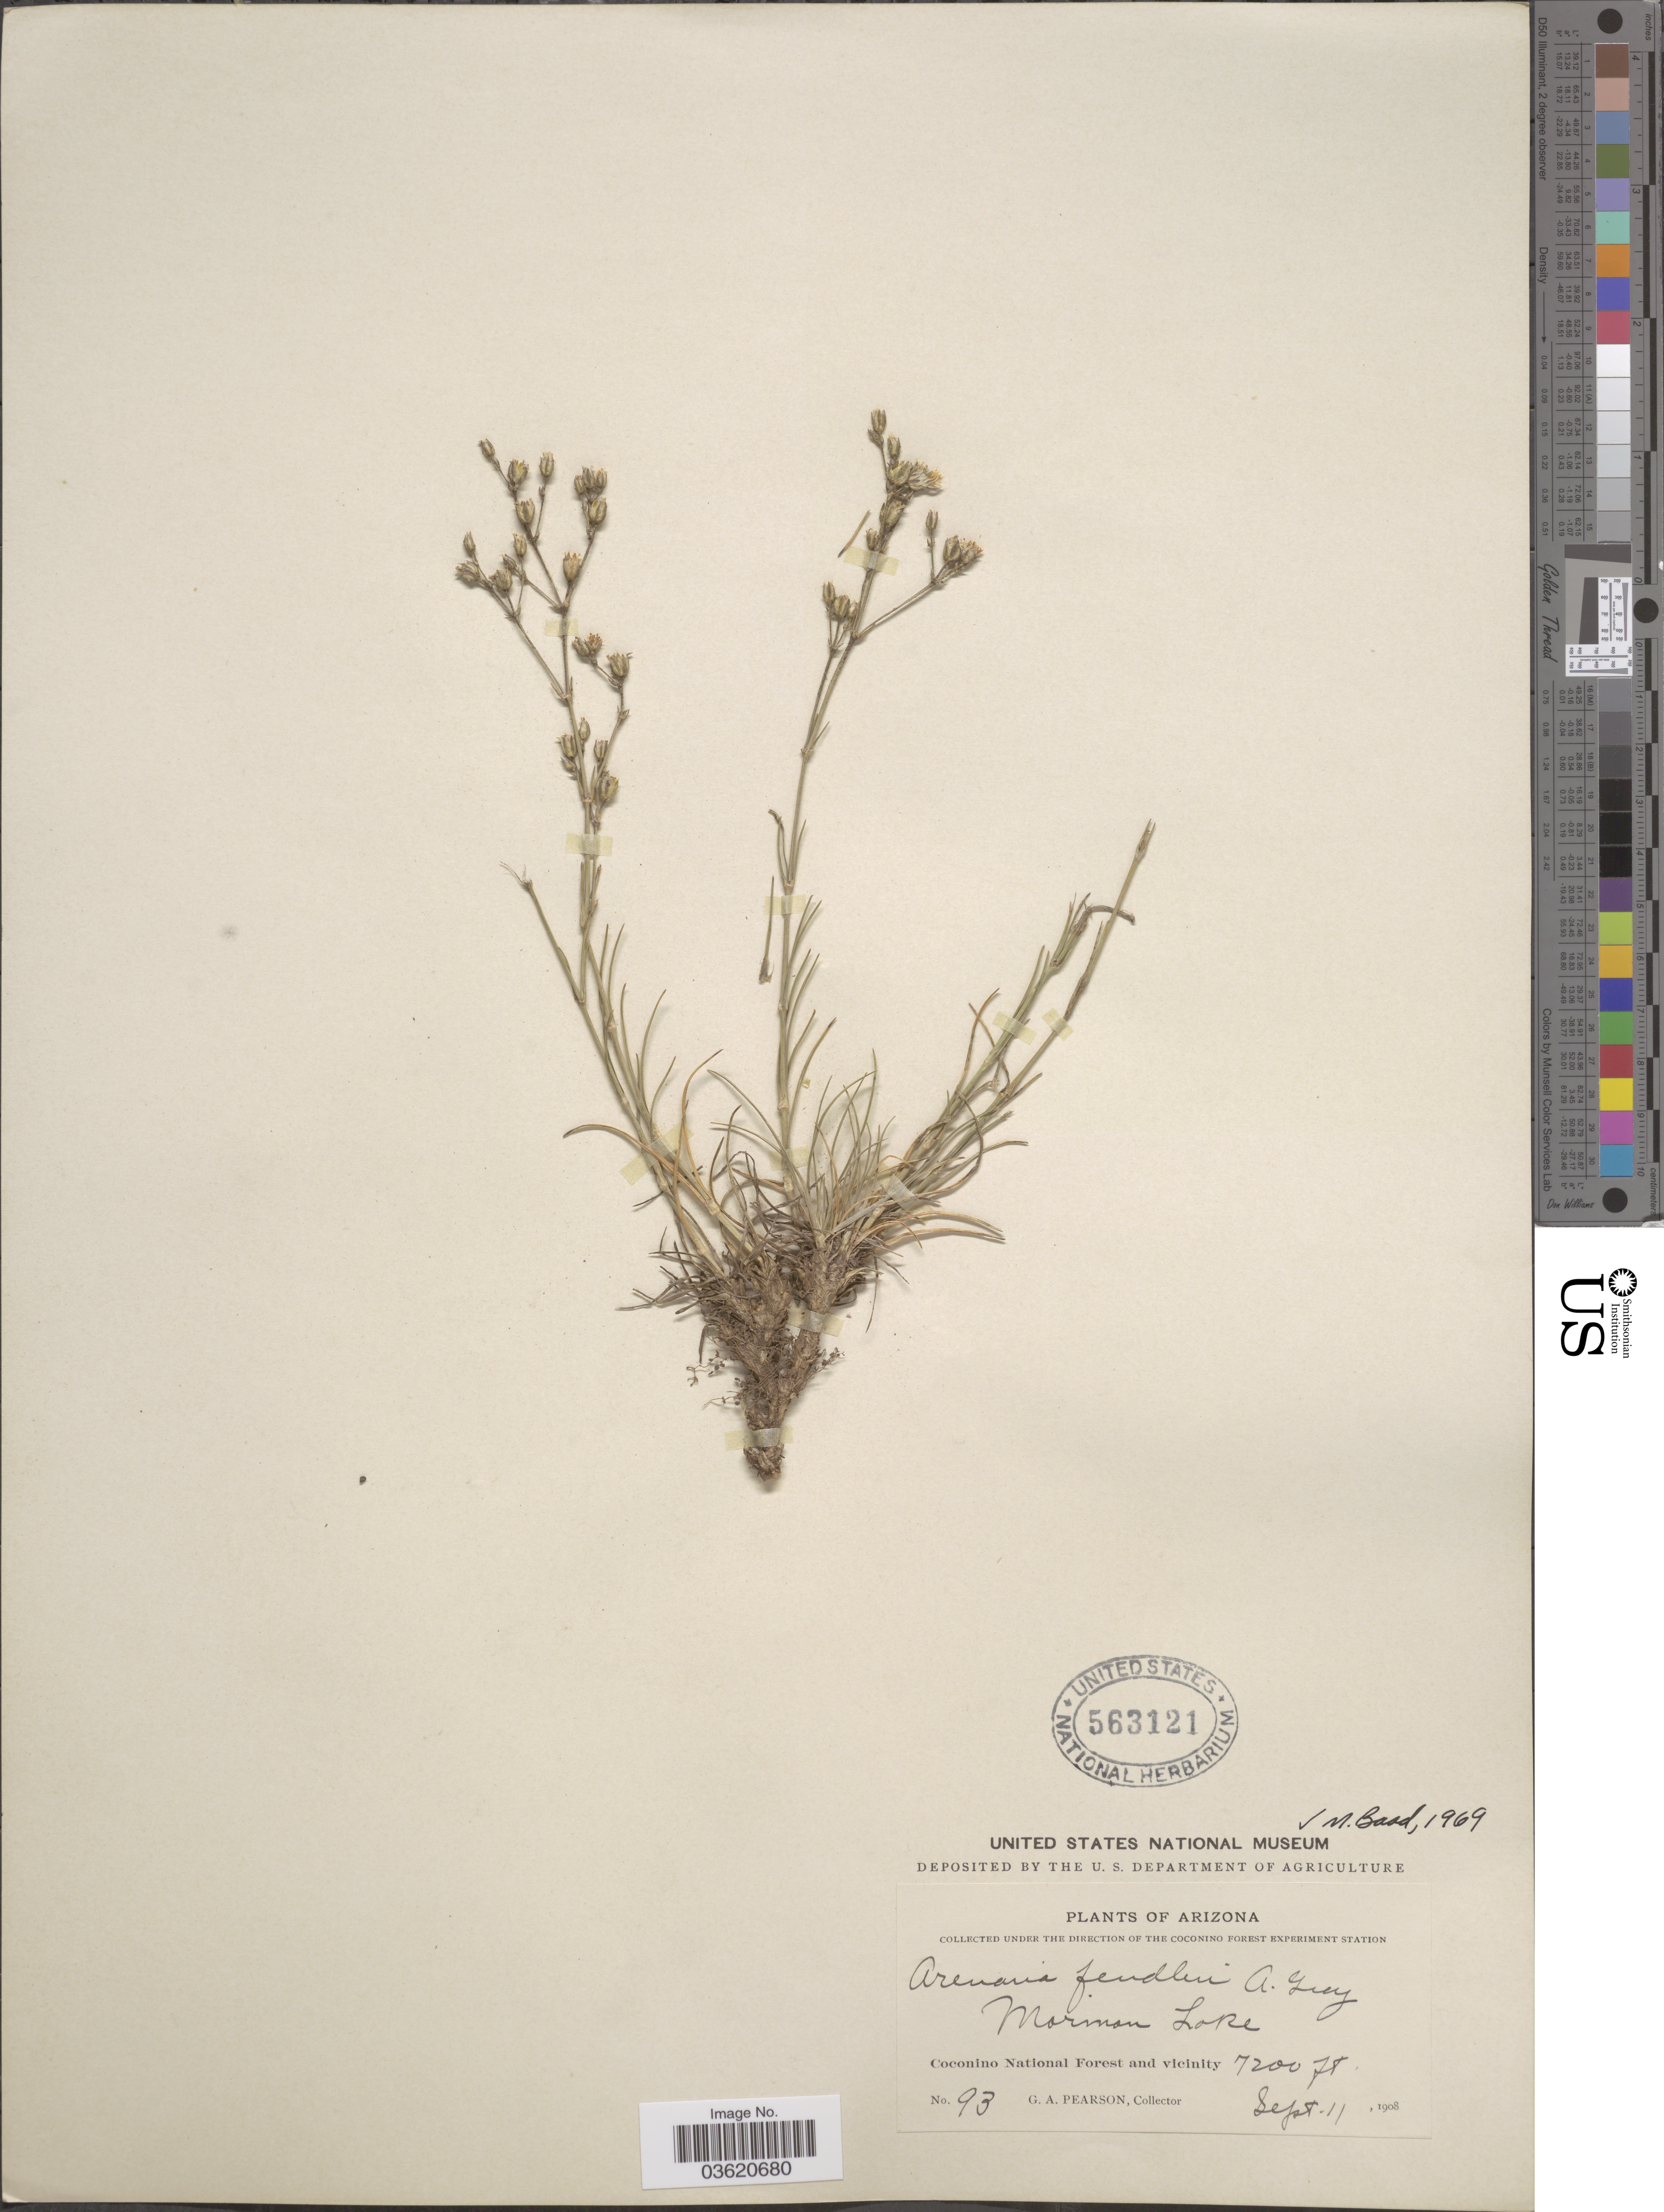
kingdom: Plantae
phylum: Tracheophyta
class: Magnoliopsida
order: Caryophyllales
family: Caryophyllaceae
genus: Eremogone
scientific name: Eremogone fendleri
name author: (A. Gray) Ikonn.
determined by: U.S. National Herbarium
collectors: G. Pearson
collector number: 93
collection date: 1908-09-11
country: United States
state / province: Arizona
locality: Mormon Lake. Coconino National Forest and vicinity.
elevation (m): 2195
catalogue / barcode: US 563121